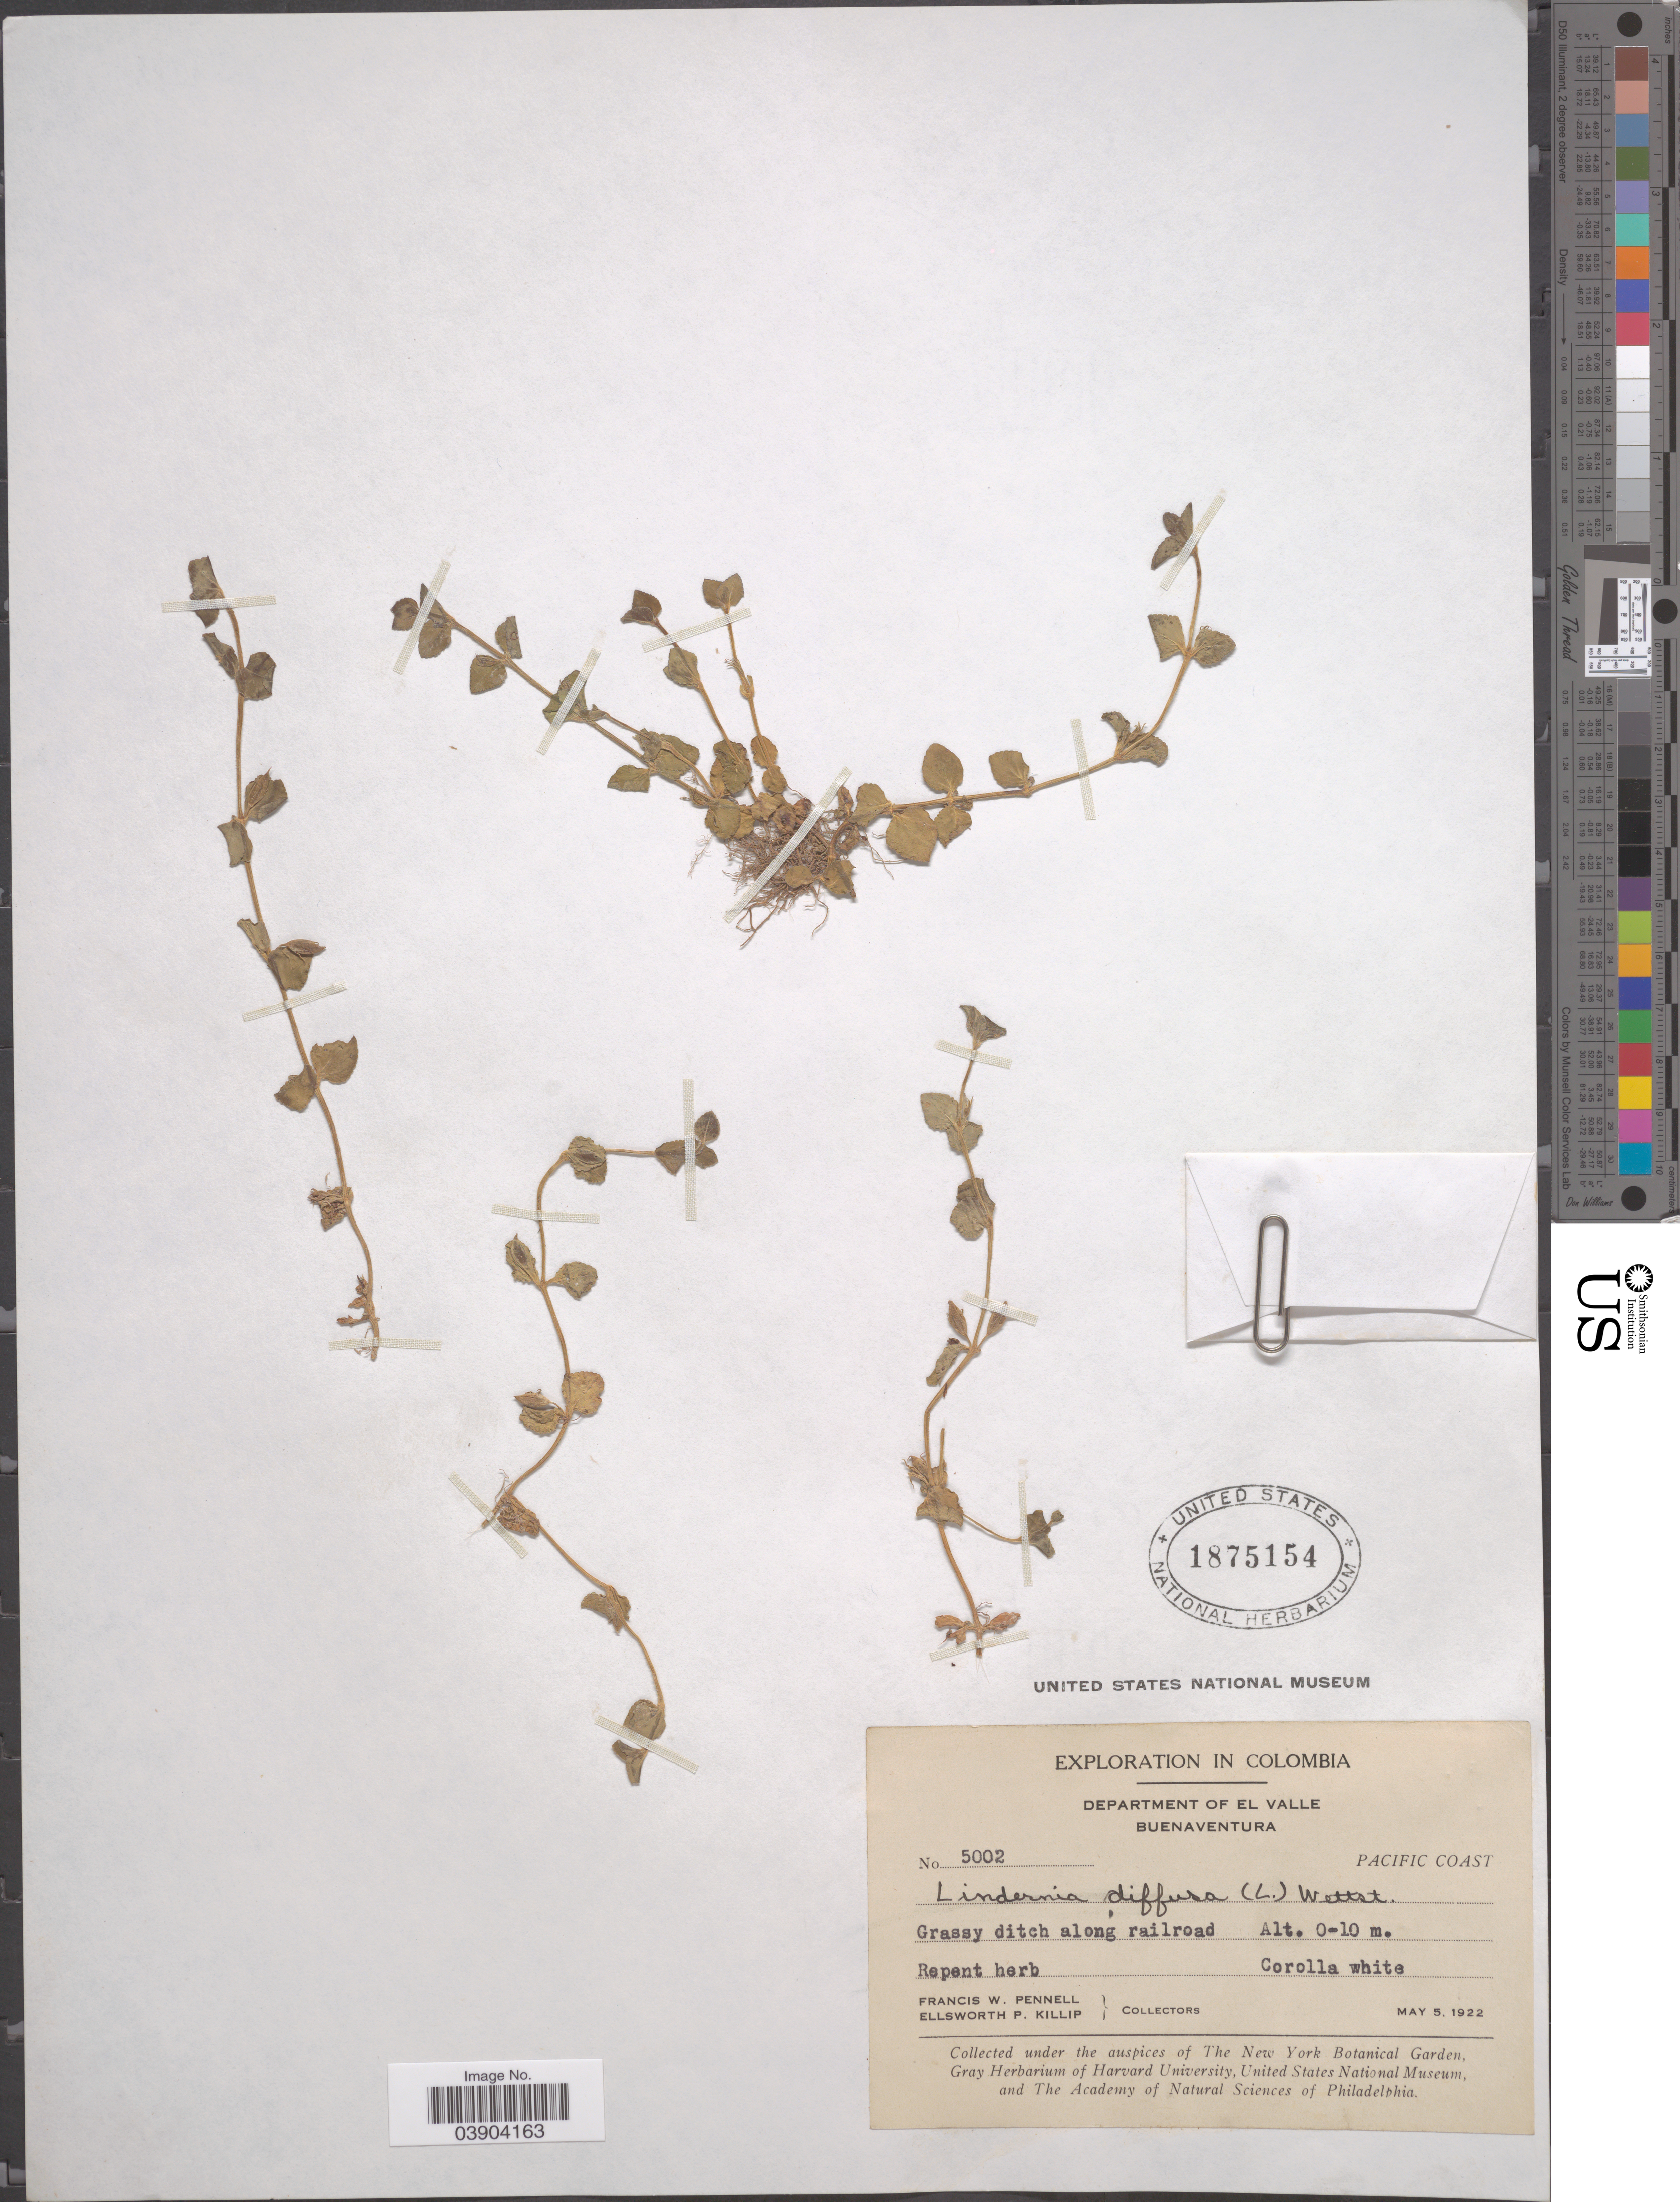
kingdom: Plantae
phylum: Tracheophyta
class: Magnoliopsida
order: Lamiales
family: Linderniaceae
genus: Lindernia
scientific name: Lindernia diffusa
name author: (L.) Wettst.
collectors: F. W. Pennell & E. P. Killip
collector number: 5002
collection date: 1922-05-05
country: Colombia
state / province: Valle del Cauca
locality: Department of El Valle. Buenaventura. Pacific Coast.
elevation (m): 0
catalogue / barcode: US 1875154